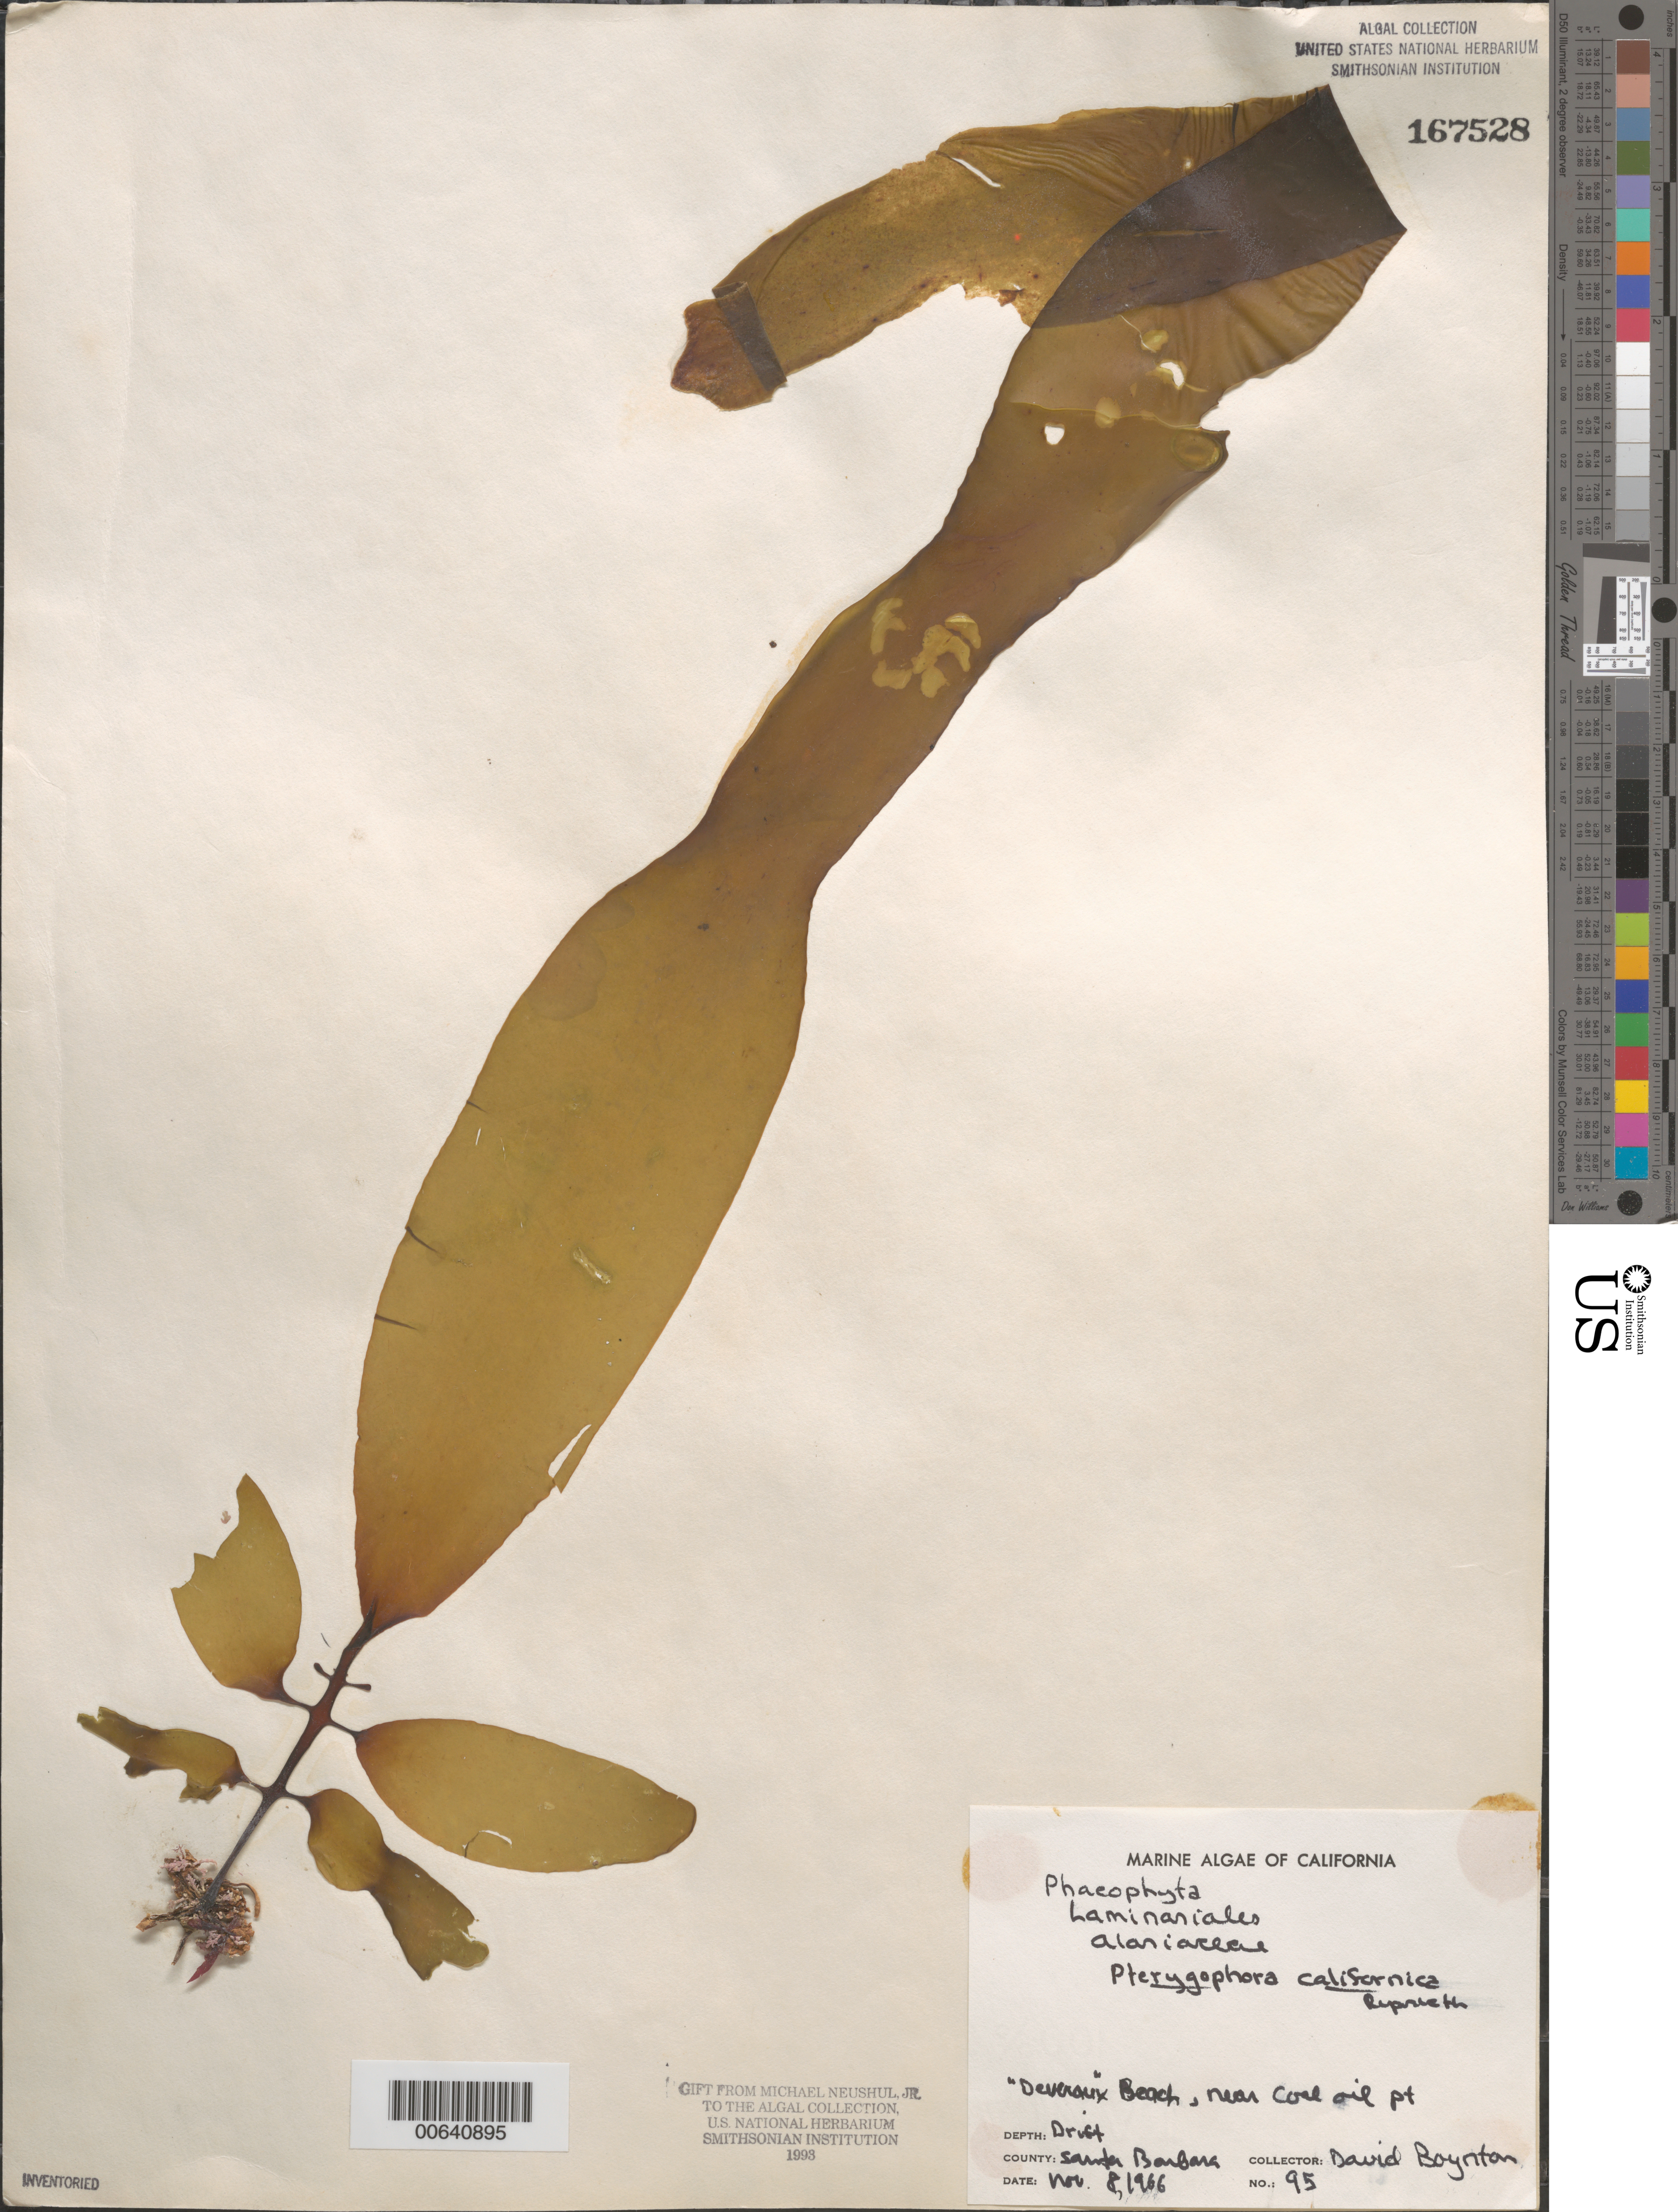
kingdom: Chromista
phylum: Ochrophyta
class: Phaeophyceae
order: Laminariales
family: Alariaceae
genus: Pterygophora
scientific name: Pterygophora californica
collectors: D. Boynton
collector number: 95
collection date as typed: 08 Nov 1966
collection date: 1966-11-08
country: United States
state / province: California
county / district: Santa Barbara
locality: Deveraux Beach, near Coal Oil Point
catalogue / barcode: US 167528